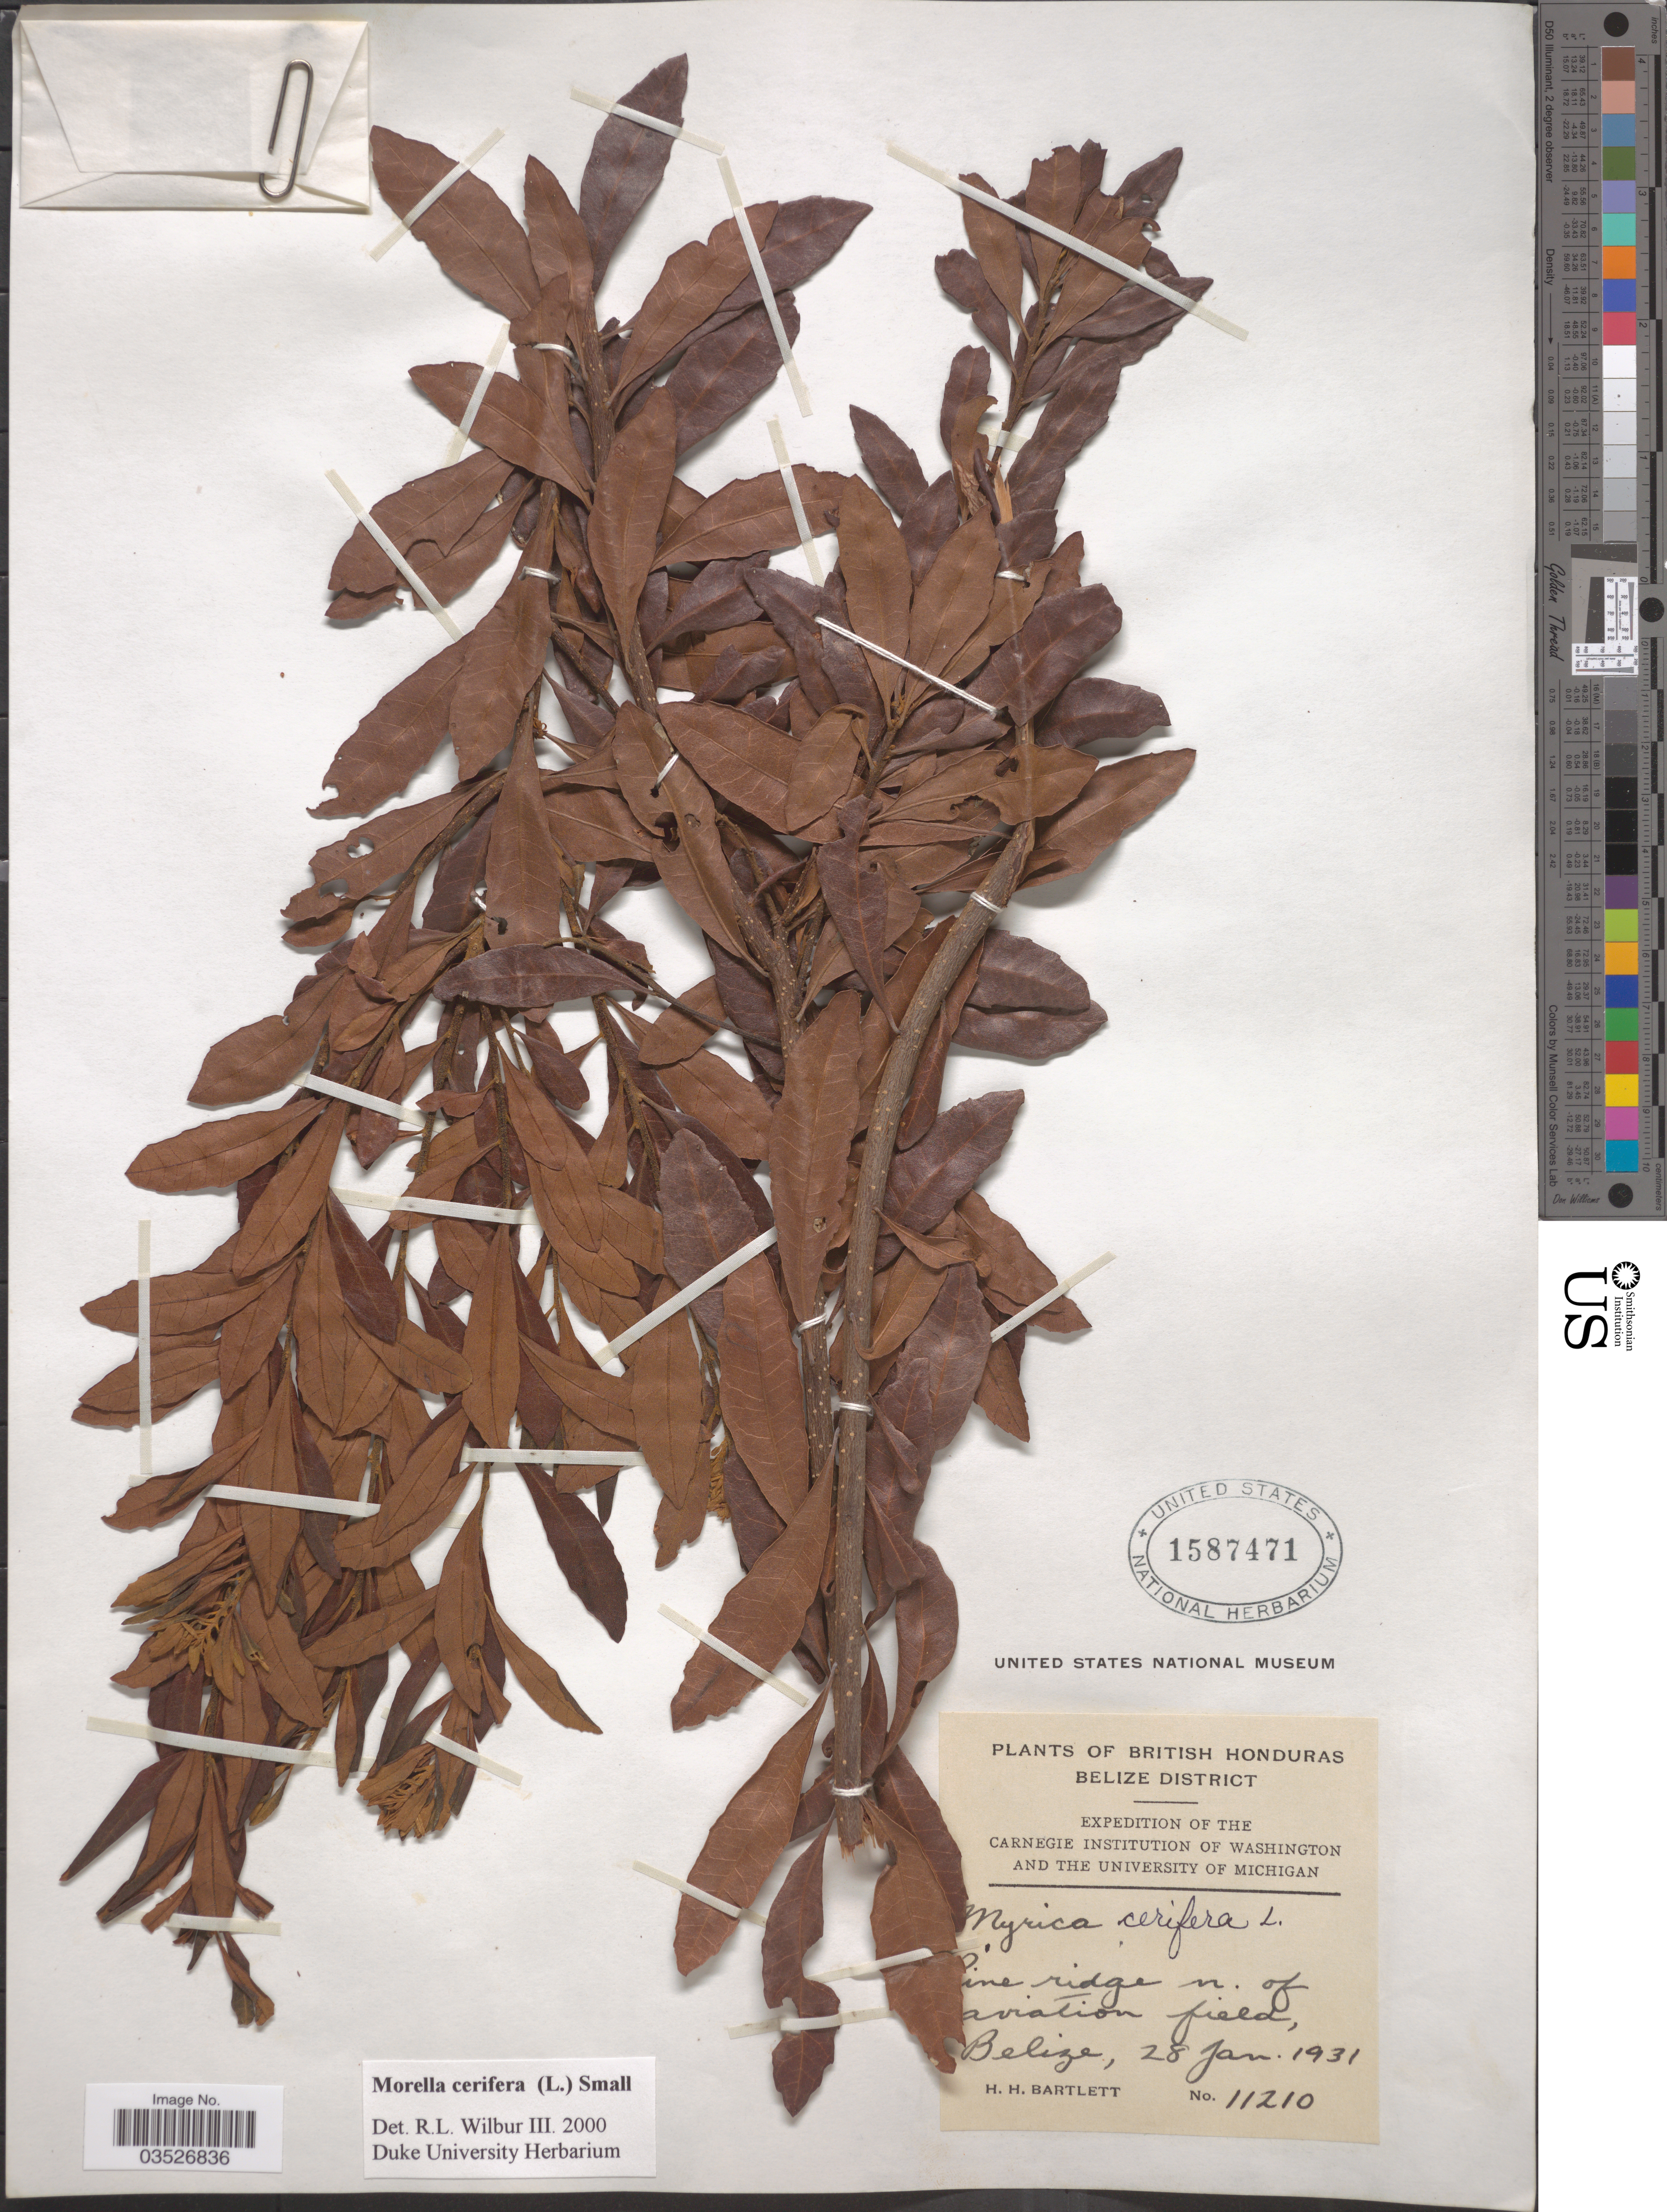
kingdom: Plantae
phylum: Tracheophyta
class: Magnoliopsida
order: Fagales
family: Myricaceae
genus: Morella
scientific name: Morella cerifera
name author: (L.) Small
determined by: Wilbur, R. L.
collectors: H. H. Bartlett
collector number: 11210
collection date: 1931-01-28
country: Belize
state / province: Belize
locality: British Honduras. Belize District. Pine ridge n. of aviation field, Belize.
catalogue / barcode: US 1587471